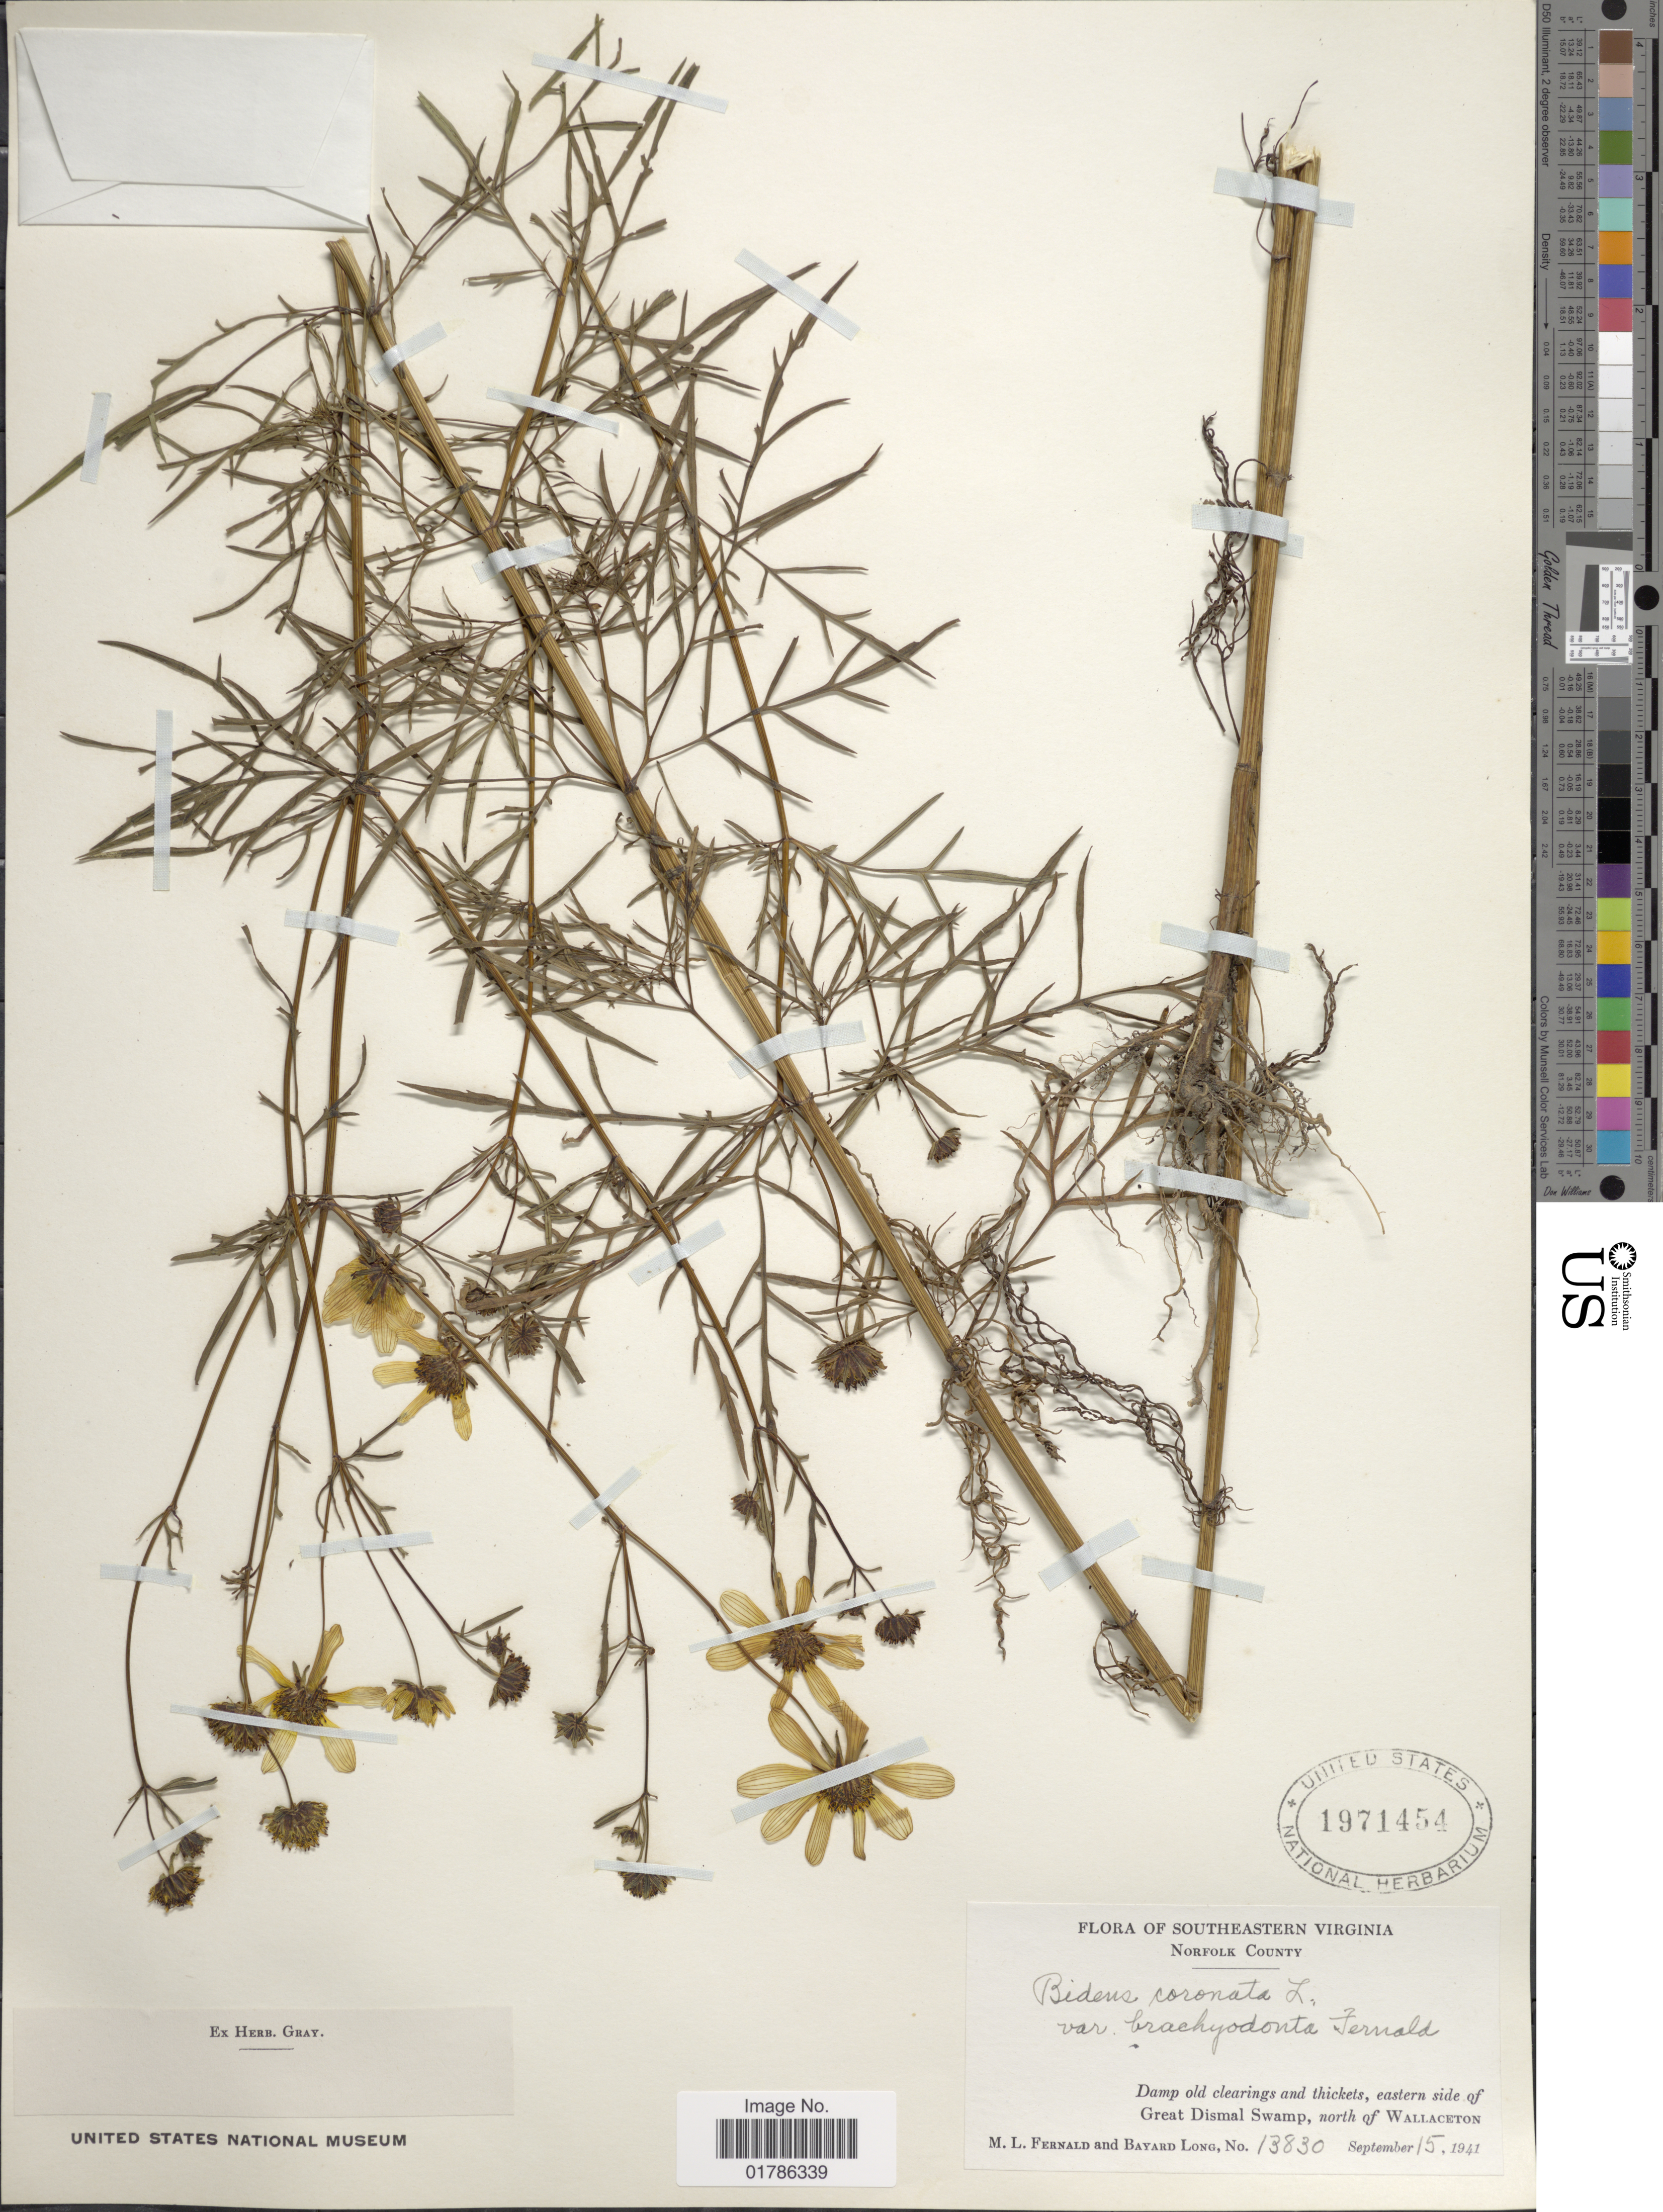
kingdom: Plantae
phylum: Tracheophyta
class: Magnoliopsida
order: Asterales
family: Asteraceae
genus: Bidens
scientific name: Bidens coronata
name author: (L.) Britton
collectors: M. L. Fernald & B. Long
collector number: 13830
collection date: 1941-09-15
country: United States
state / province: Virginia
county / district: City of Norfolk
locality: Southeastern Virginia, Norfolk County, eastern side of Great Dismal Swamp, north of Wallaceton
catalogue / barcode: US 1971454